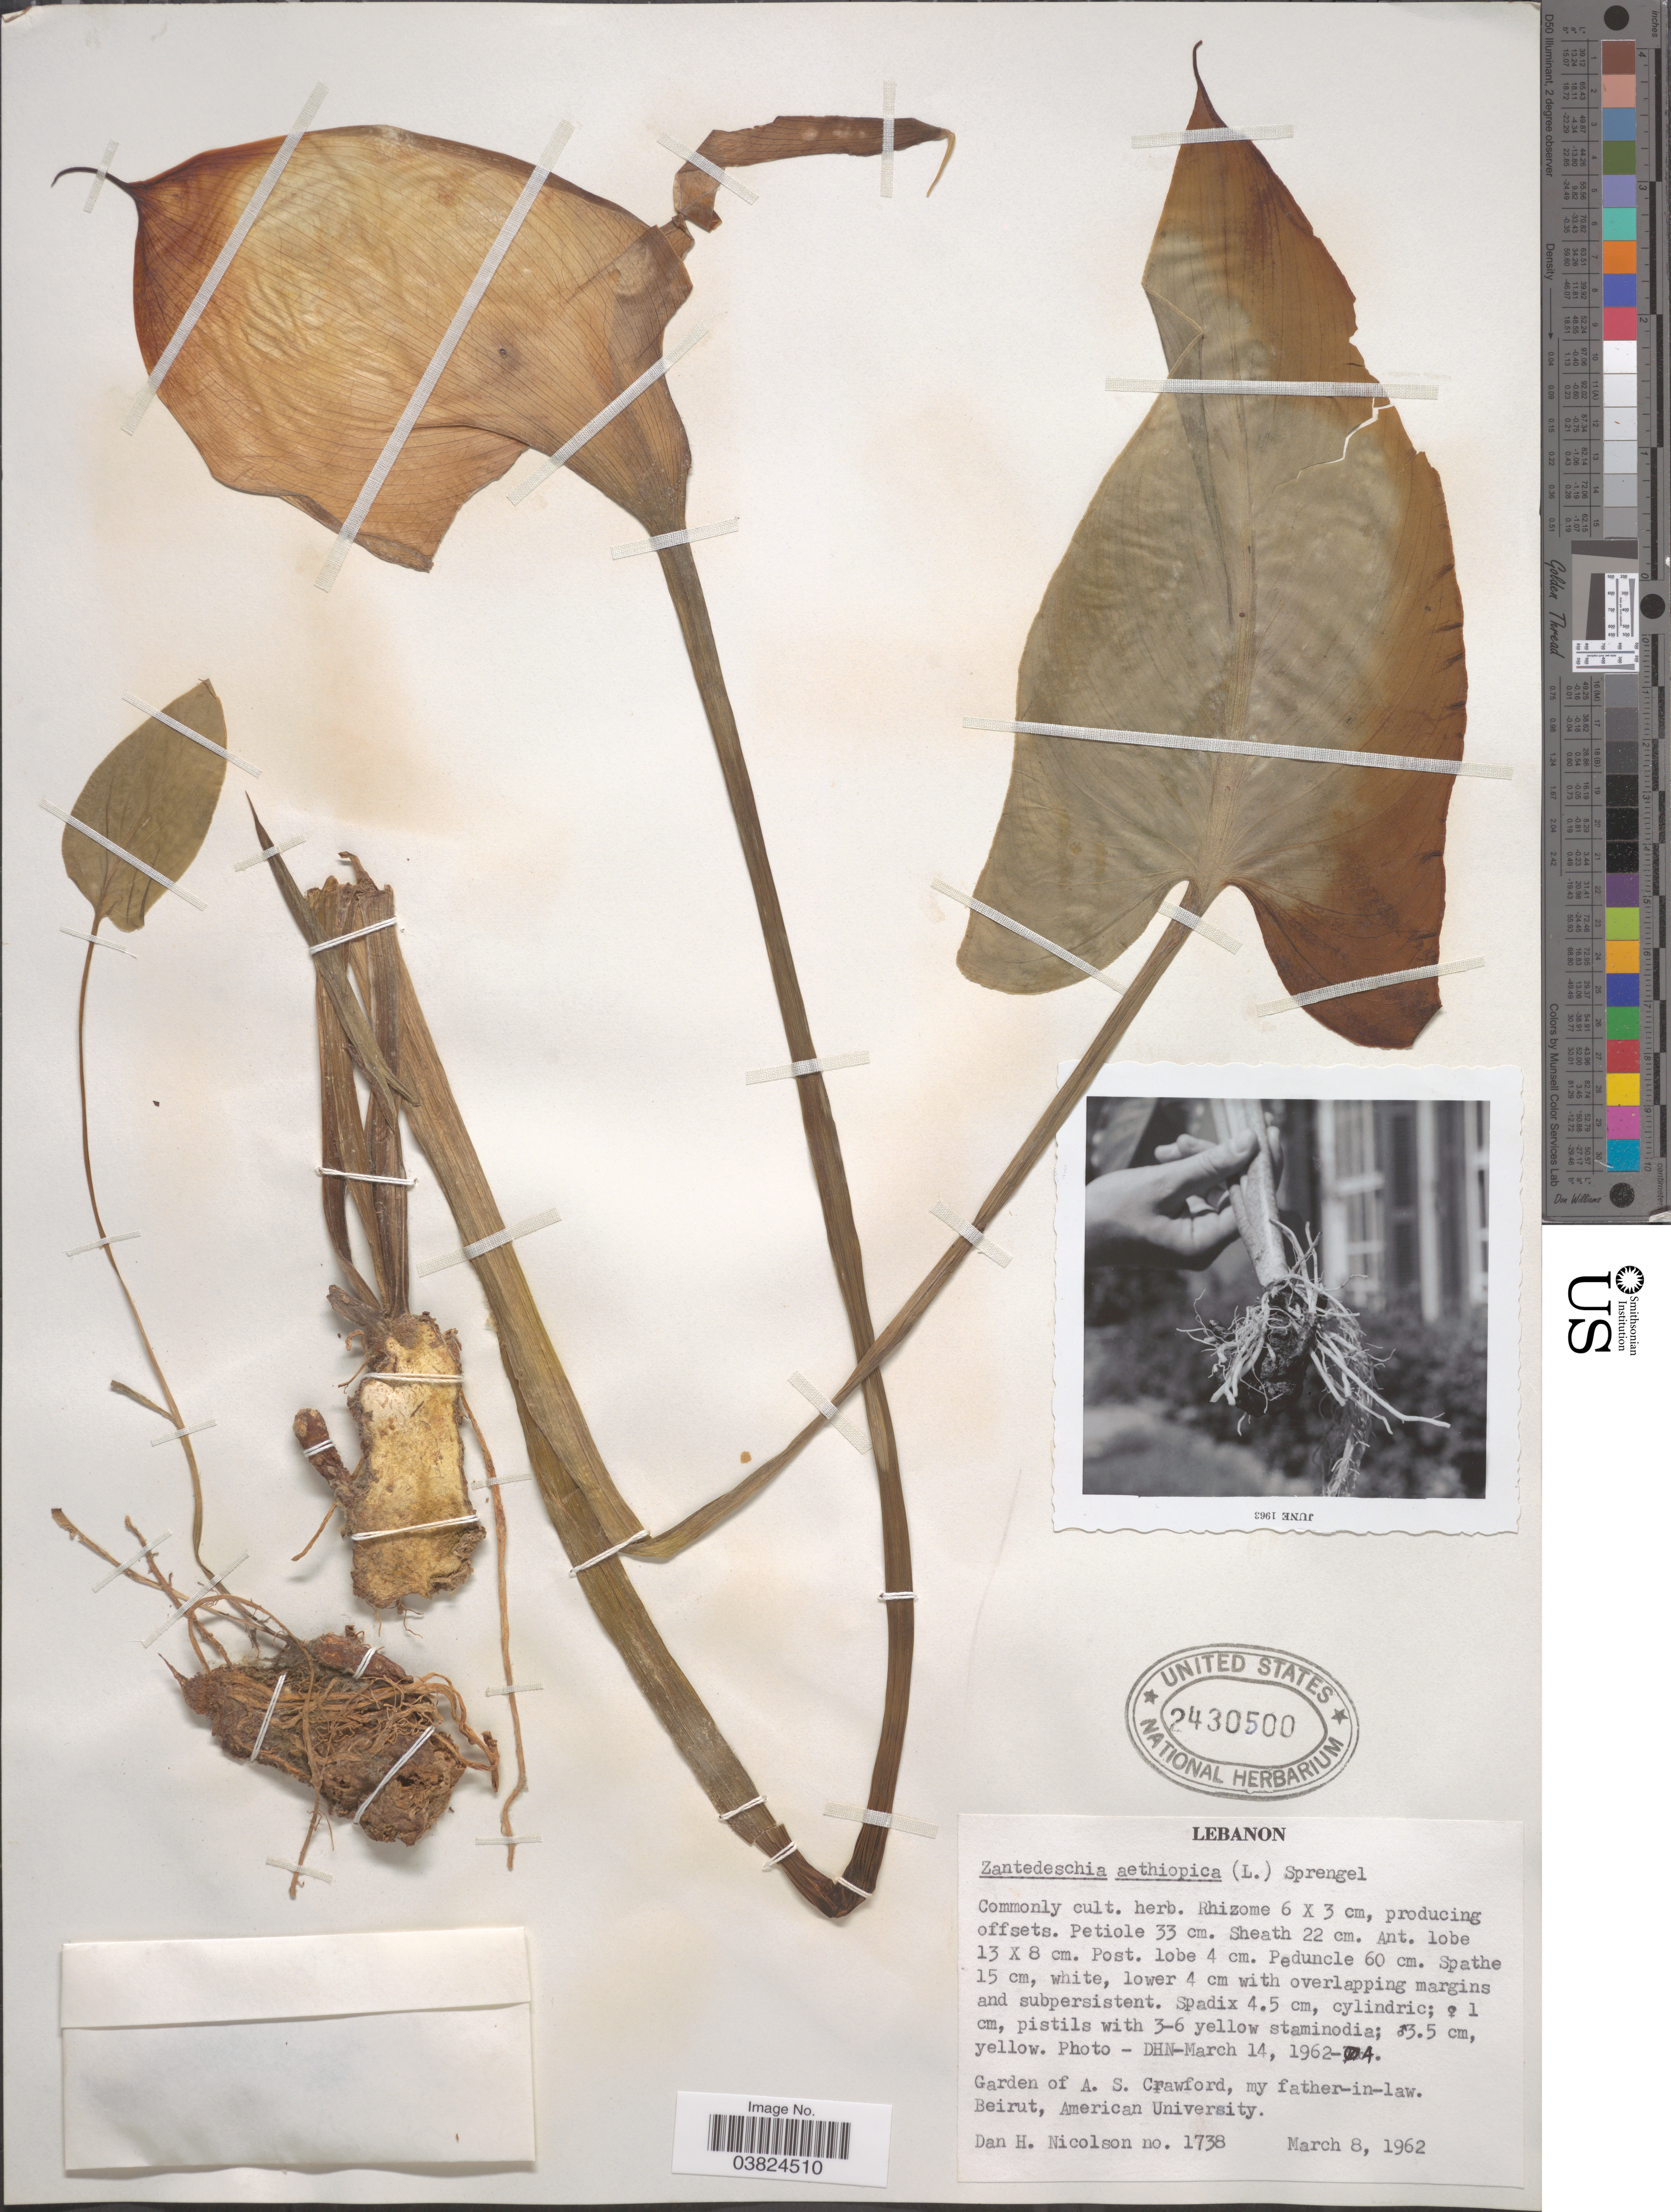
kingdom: Plantae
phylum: Tracheophyta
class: Liliopsida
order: Alismatales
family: Araceae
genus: Zantedeschia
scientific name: Zantedeschia aethiopica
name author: (L.) Spreng.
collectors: D. H. Nicolson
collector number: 1738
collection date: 1962-03-08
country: Lebanon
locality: Beirut, American University.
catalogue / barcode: US 2430500